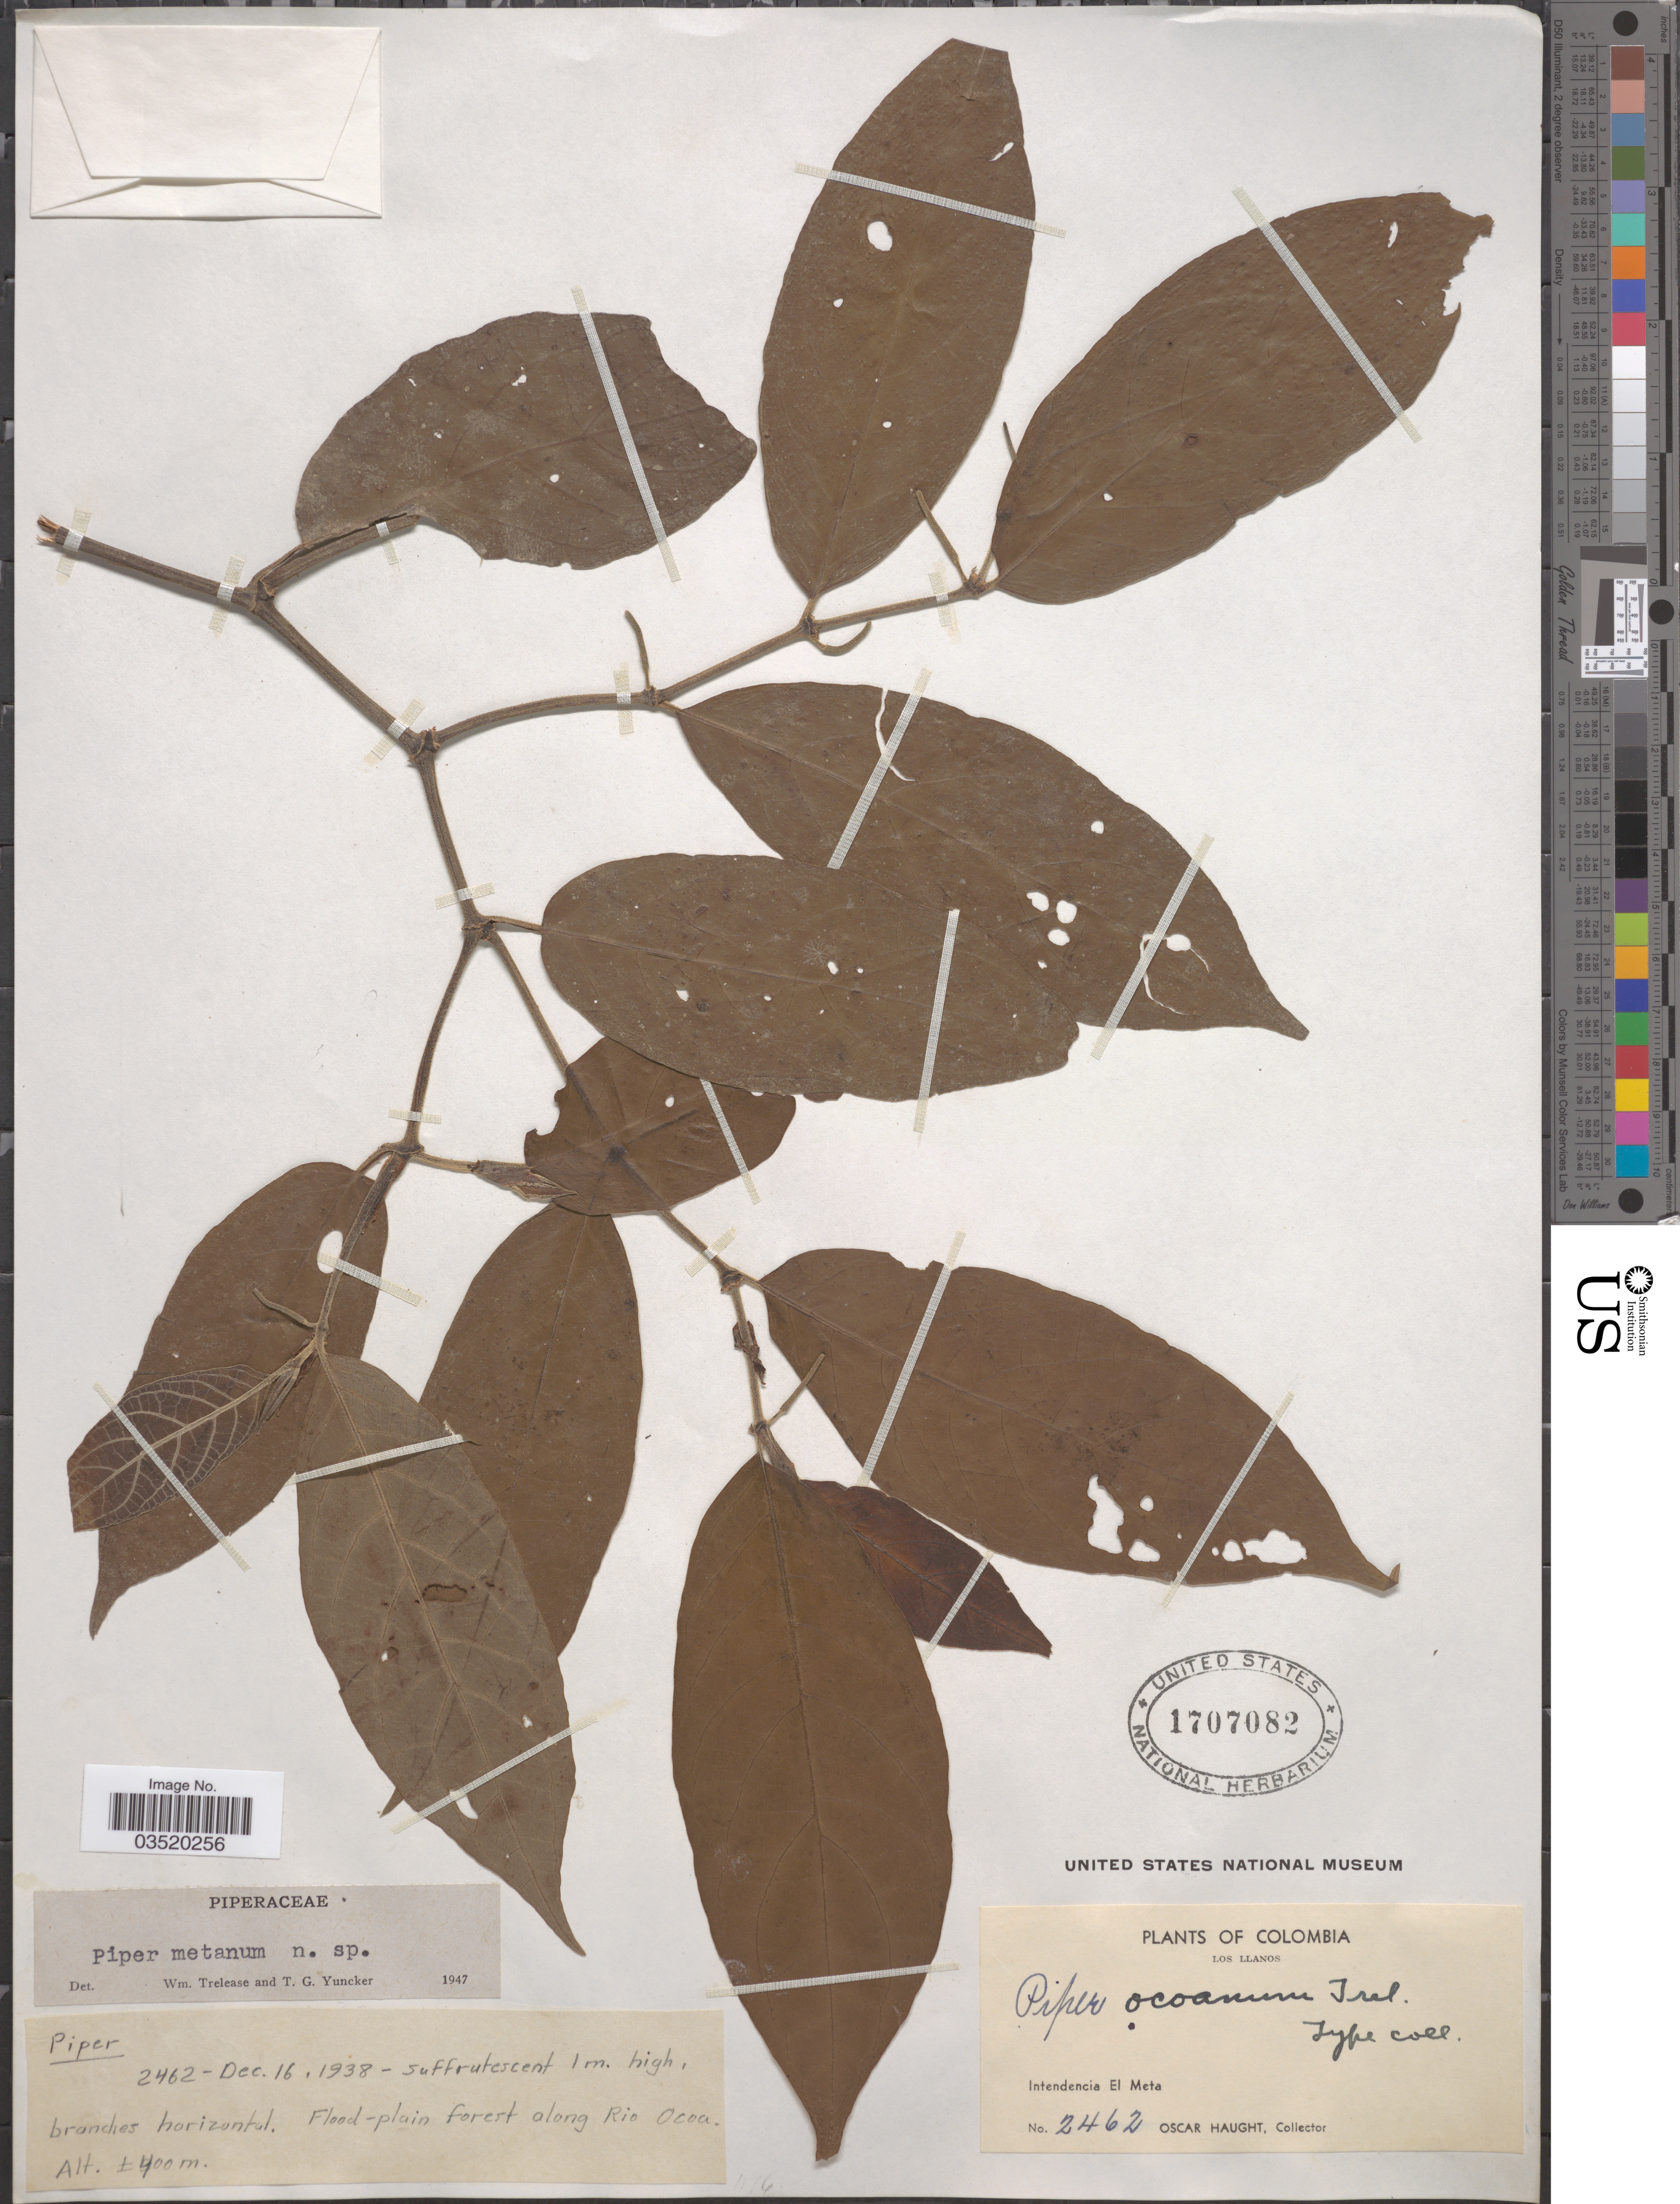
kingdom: Plantae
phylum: Tracheophyta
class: Magnoliopsida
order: Piperales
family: Piperaceae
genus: Piper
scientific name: Piper metanum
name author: Trel. & Yunck.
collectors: O. Haught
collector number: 2462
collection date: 1938-12-16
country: Colombia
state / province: Meta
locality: Flood plain forest along Rio Ocoa. Los Llanos. Intendencia El Meta.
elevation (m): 400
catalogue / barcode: US 1707082